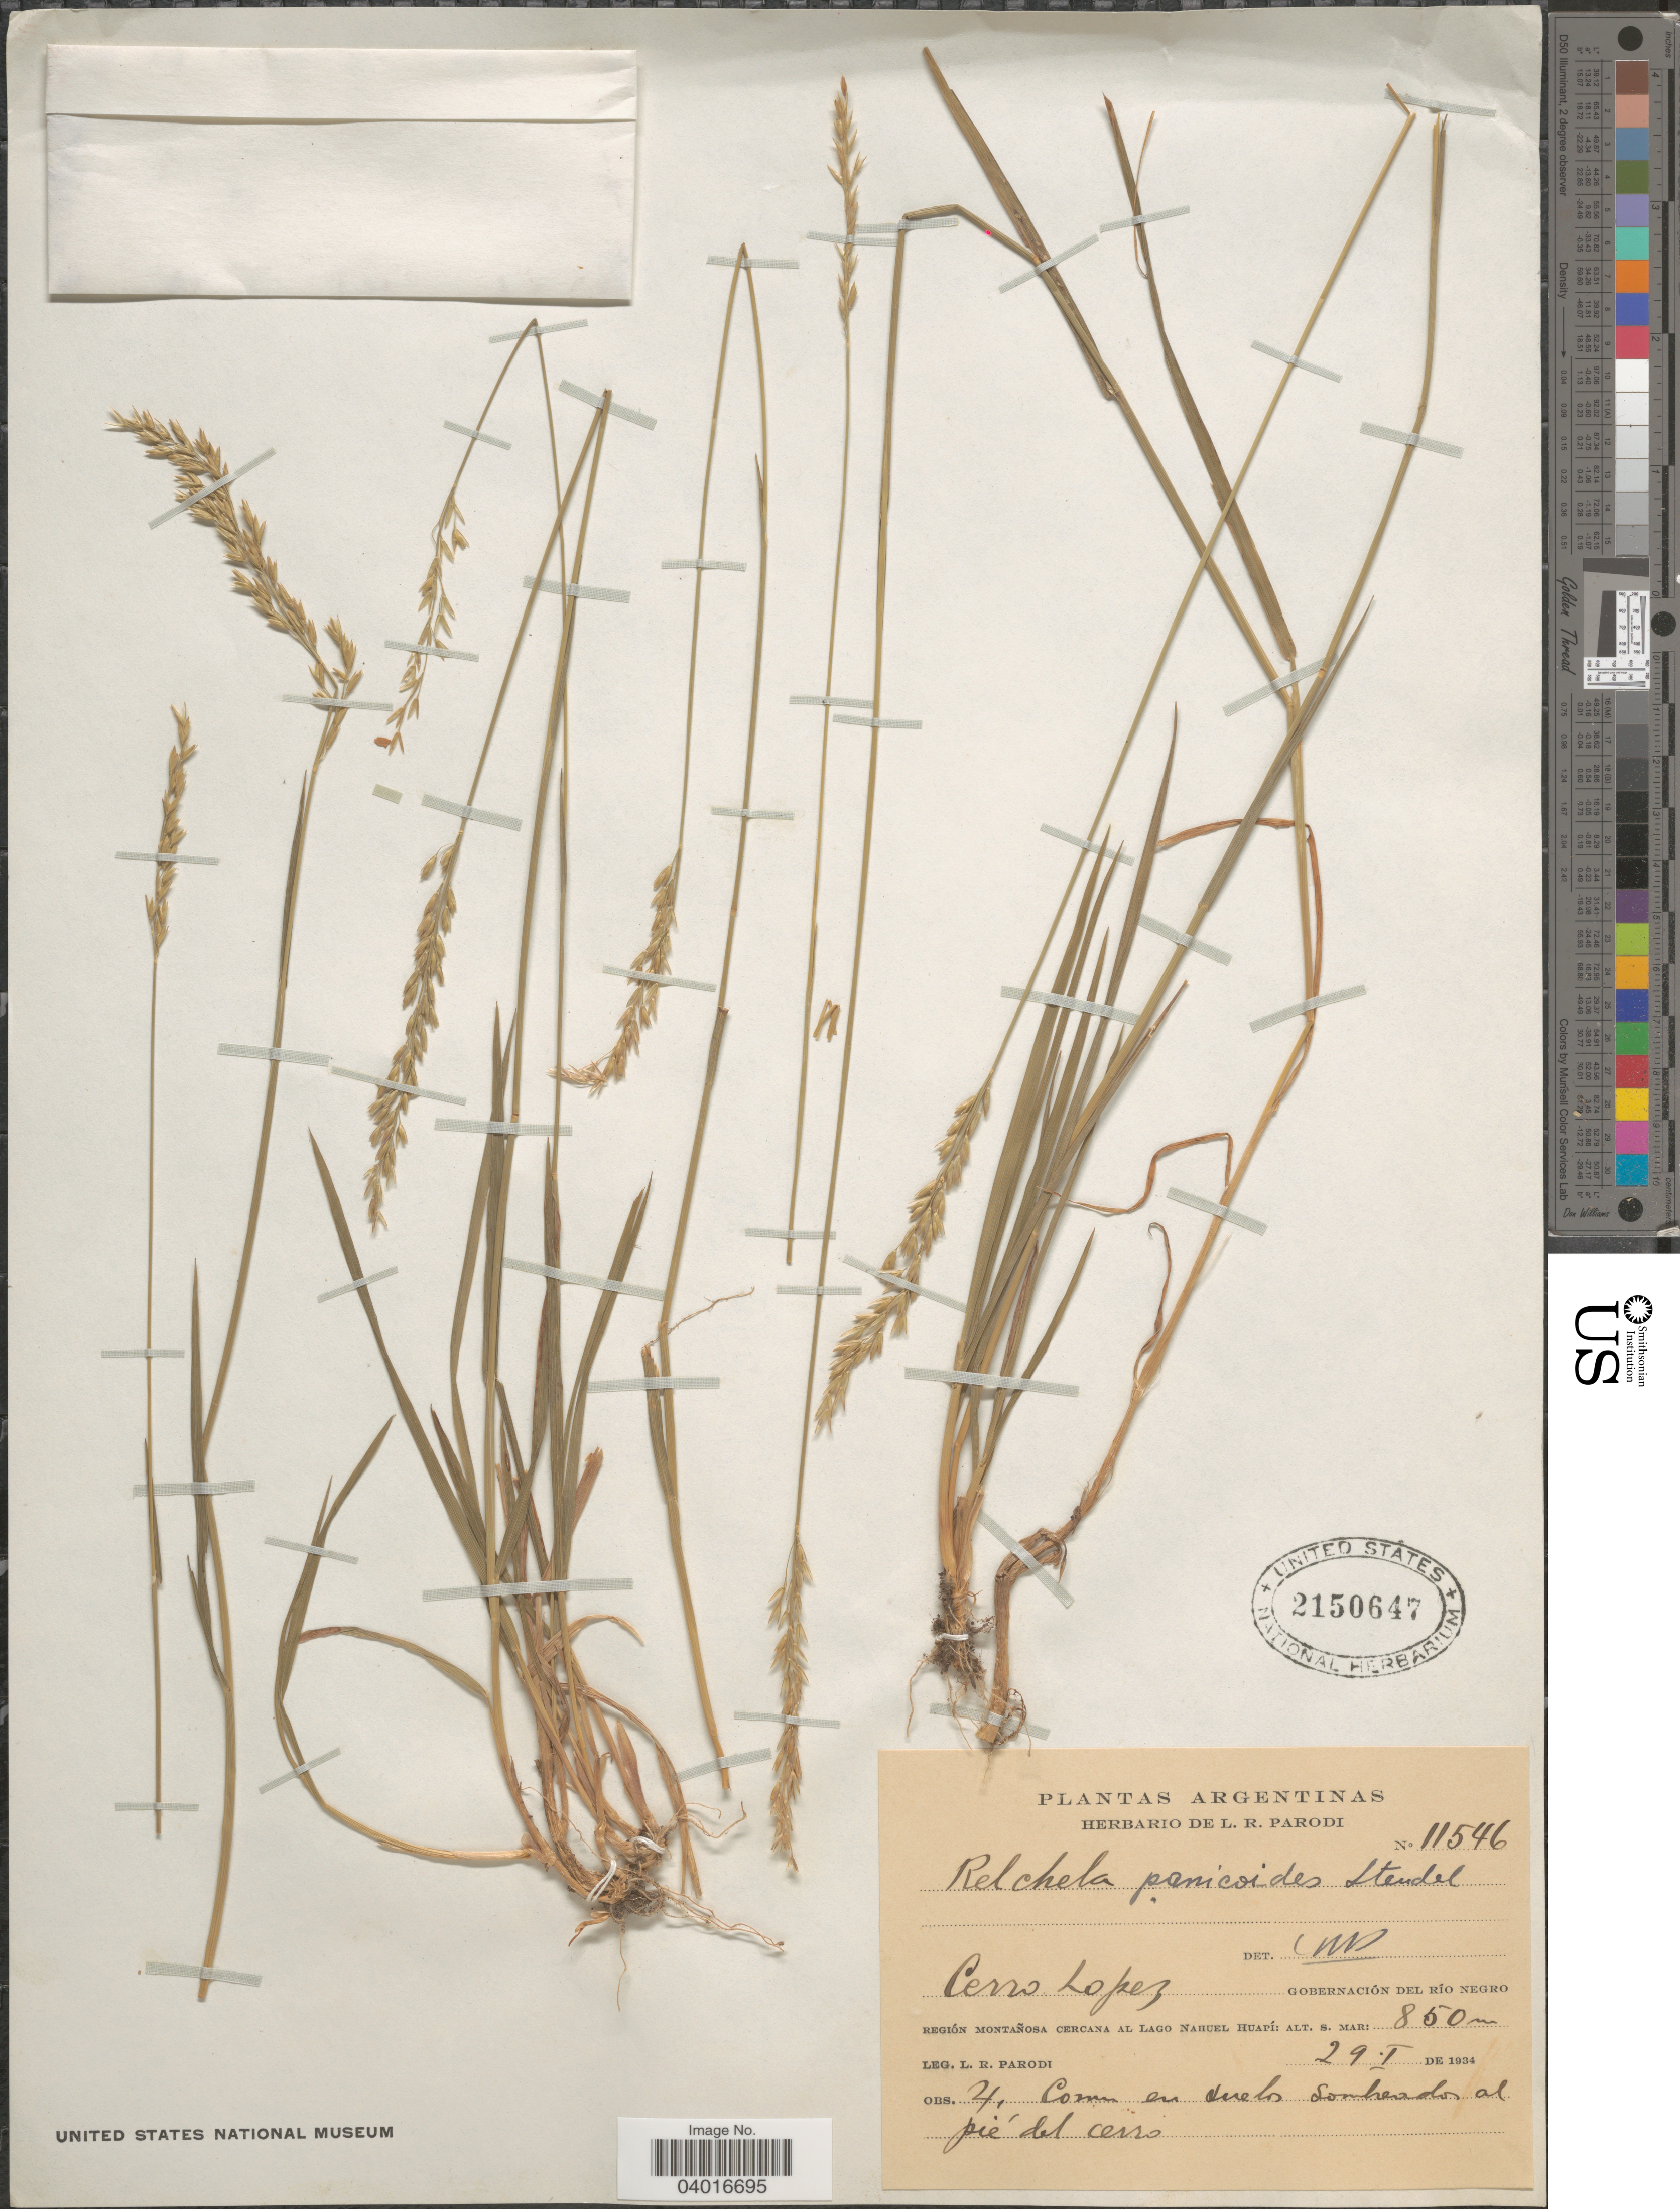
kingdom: Plantae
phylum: Tracheophyta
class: Liliopsida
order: Poales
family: Poaceae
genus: Relchela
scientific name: Relchela panicoides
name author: Steud.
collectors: L. R. Parodi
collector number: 11546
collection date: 1934-01-29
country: Argentina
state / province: Rio Negro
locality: Cerro Lopez. Gobernación del Río Negro. Región Montañosa cercana al Lago Nahuel Huapí.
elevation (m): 850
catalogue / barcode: US 2150647